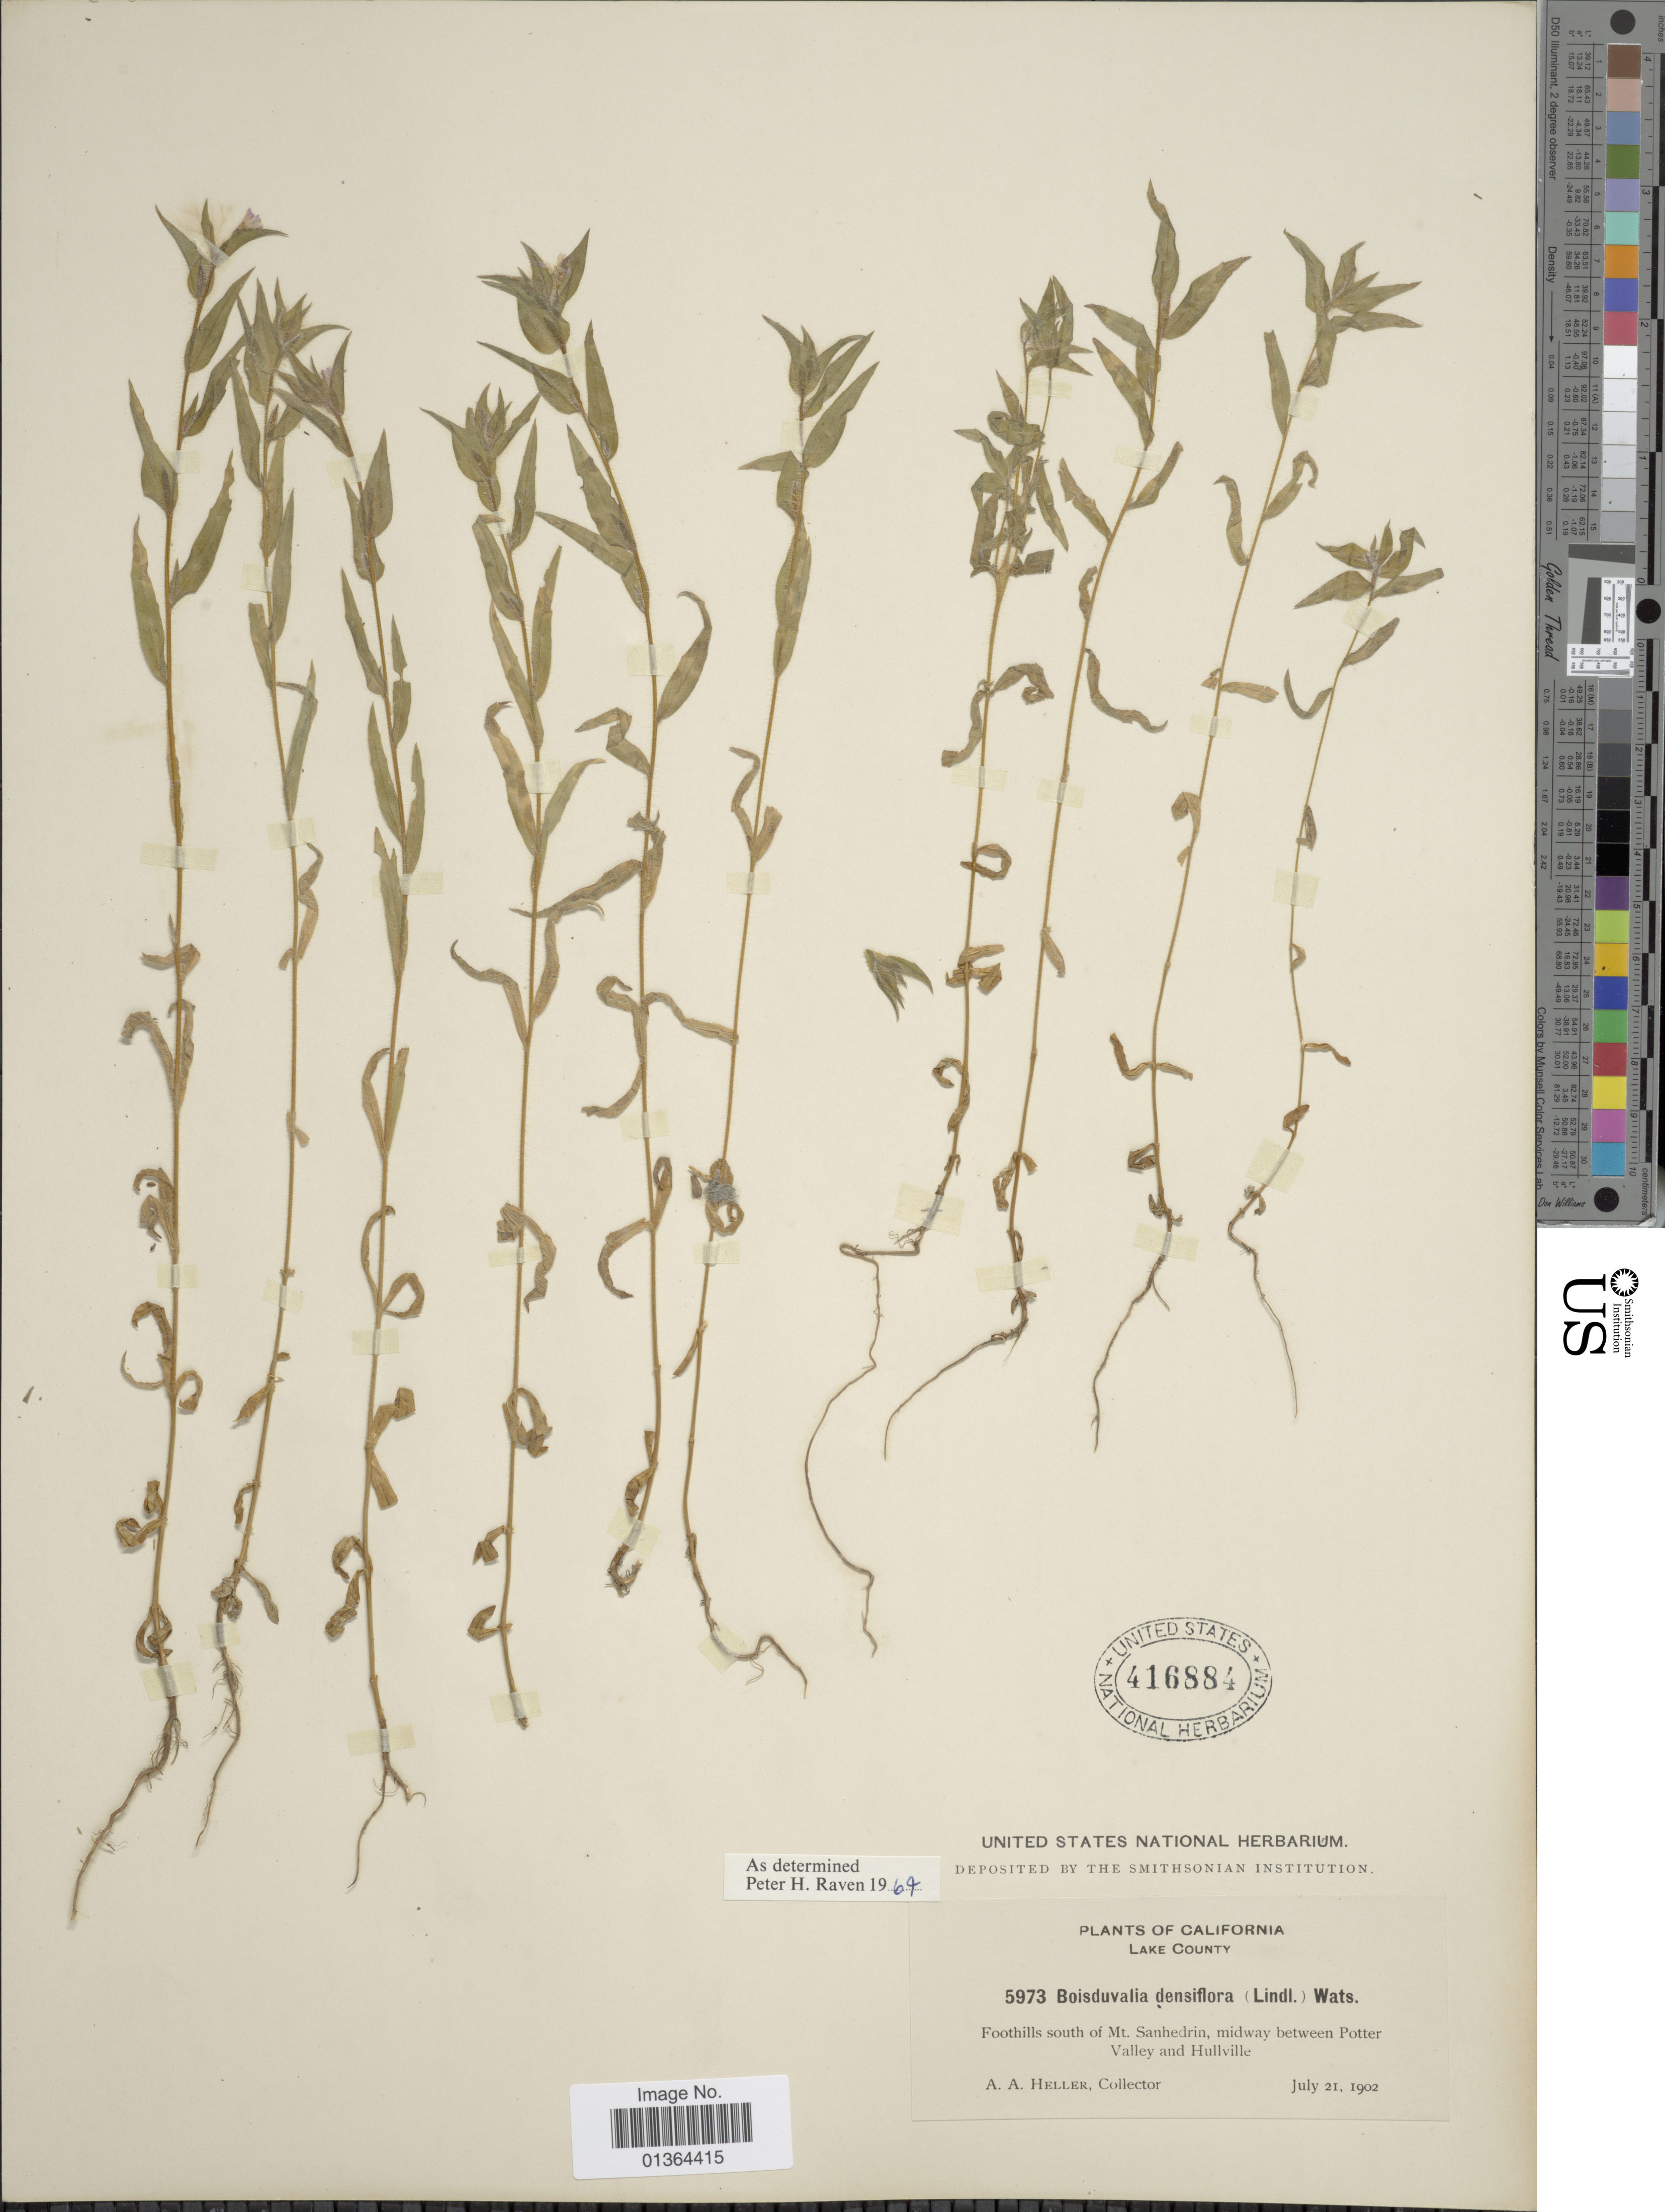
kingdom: Plantae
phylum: Tracheophyta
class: Magnoliopsida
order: Myrtales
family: Onagraceae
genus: Epilobium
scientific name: Epilobium densiflorum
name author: (Lindl.) Hoch & P.H. Raven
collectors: A. A. Heller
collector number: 5973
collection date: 1902-07-21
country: United States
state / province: California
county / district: Lake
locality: Lake County, foothills south of mt. Sanhedrin, midway between Potter Valley and Hullville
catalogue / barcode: US 416884